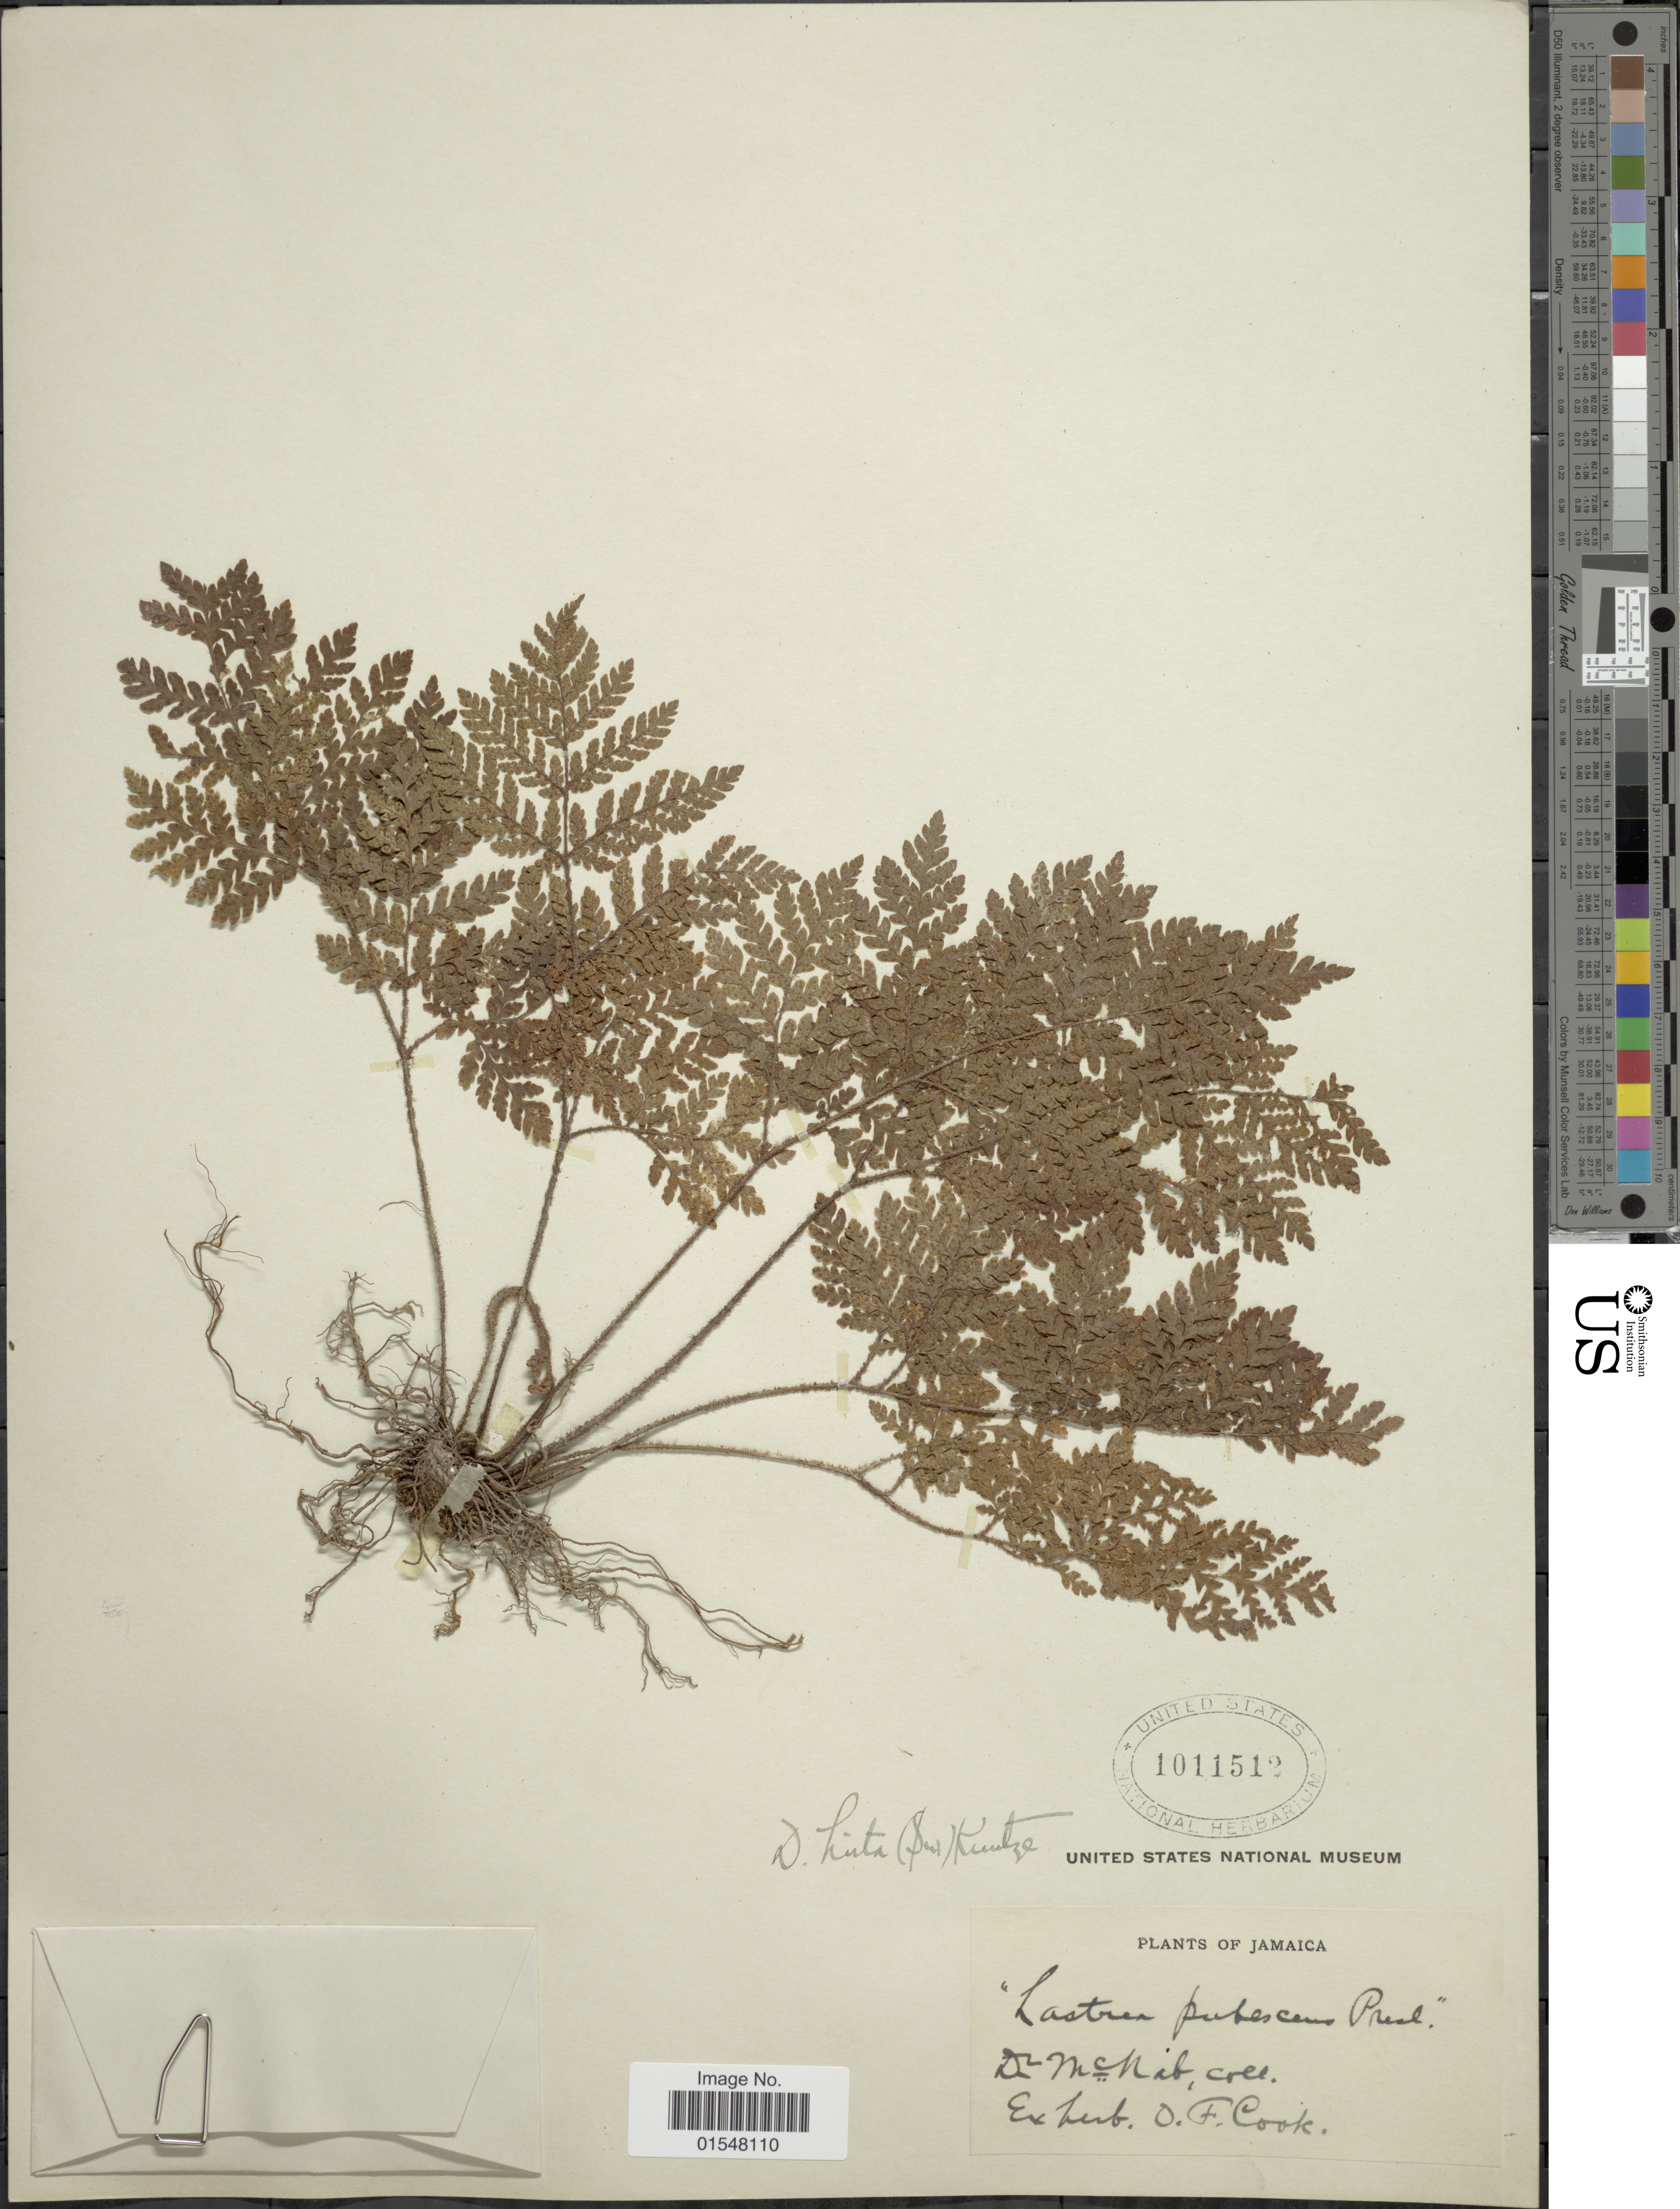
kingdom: Plantae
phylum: Tracheophyta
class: Polypodiopsida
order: Polypodiales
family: Dryopteridaceae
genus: Ctenitis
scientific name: Ctenitis hirta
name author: (Sw.) Ching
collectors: McNab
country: Jamaica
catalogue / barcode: US 1011512